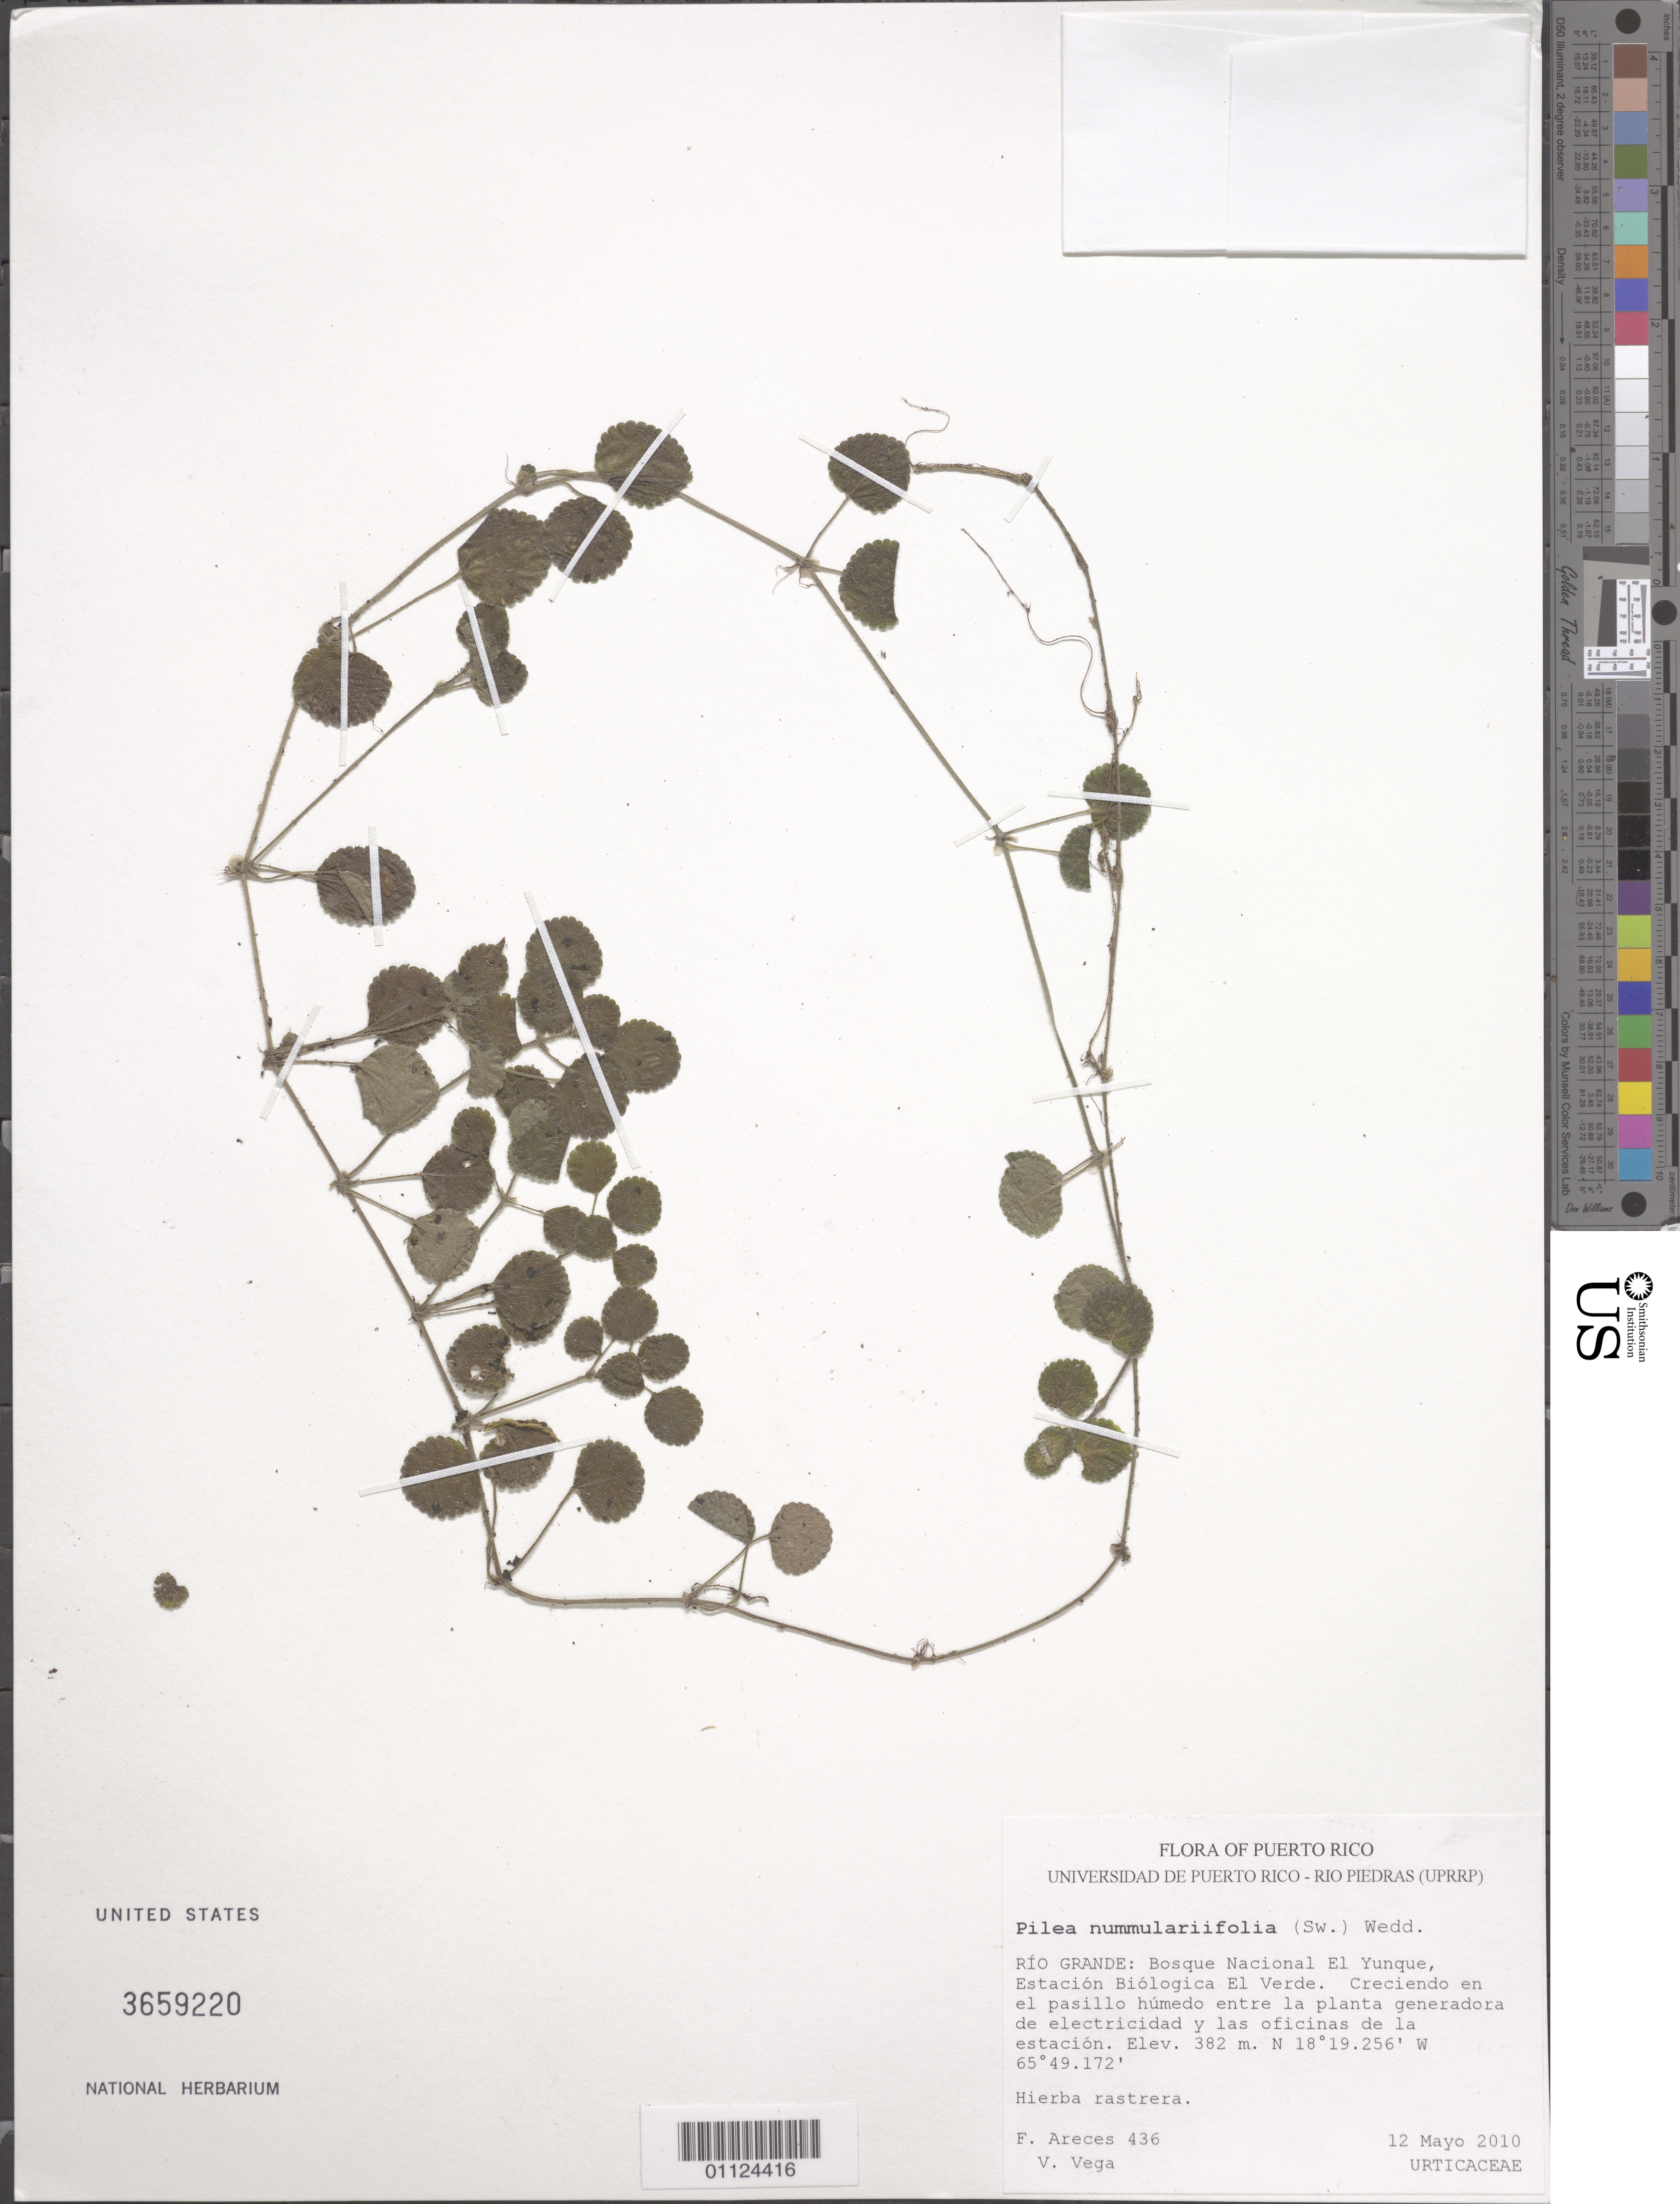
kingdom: Plantae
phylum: Tracheophyta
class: Magnoliopsida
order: Rosales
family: Urticaceae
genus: Pilea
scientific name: Pilea nummulariifolia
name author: (Sw.) Wedd.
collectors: F. Areces Berazaín & V. Vega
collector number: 436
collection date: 2010-05-12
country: Puerto Rico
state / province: Río Grande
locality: Bosque Nacional El Yunque, Estación Biólogica El Verde.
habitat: Creciendo en el pasillo húmedo entre la planta generadora de electricidad y las oficinas de la estación.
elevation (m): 382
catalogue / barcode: US 3659220